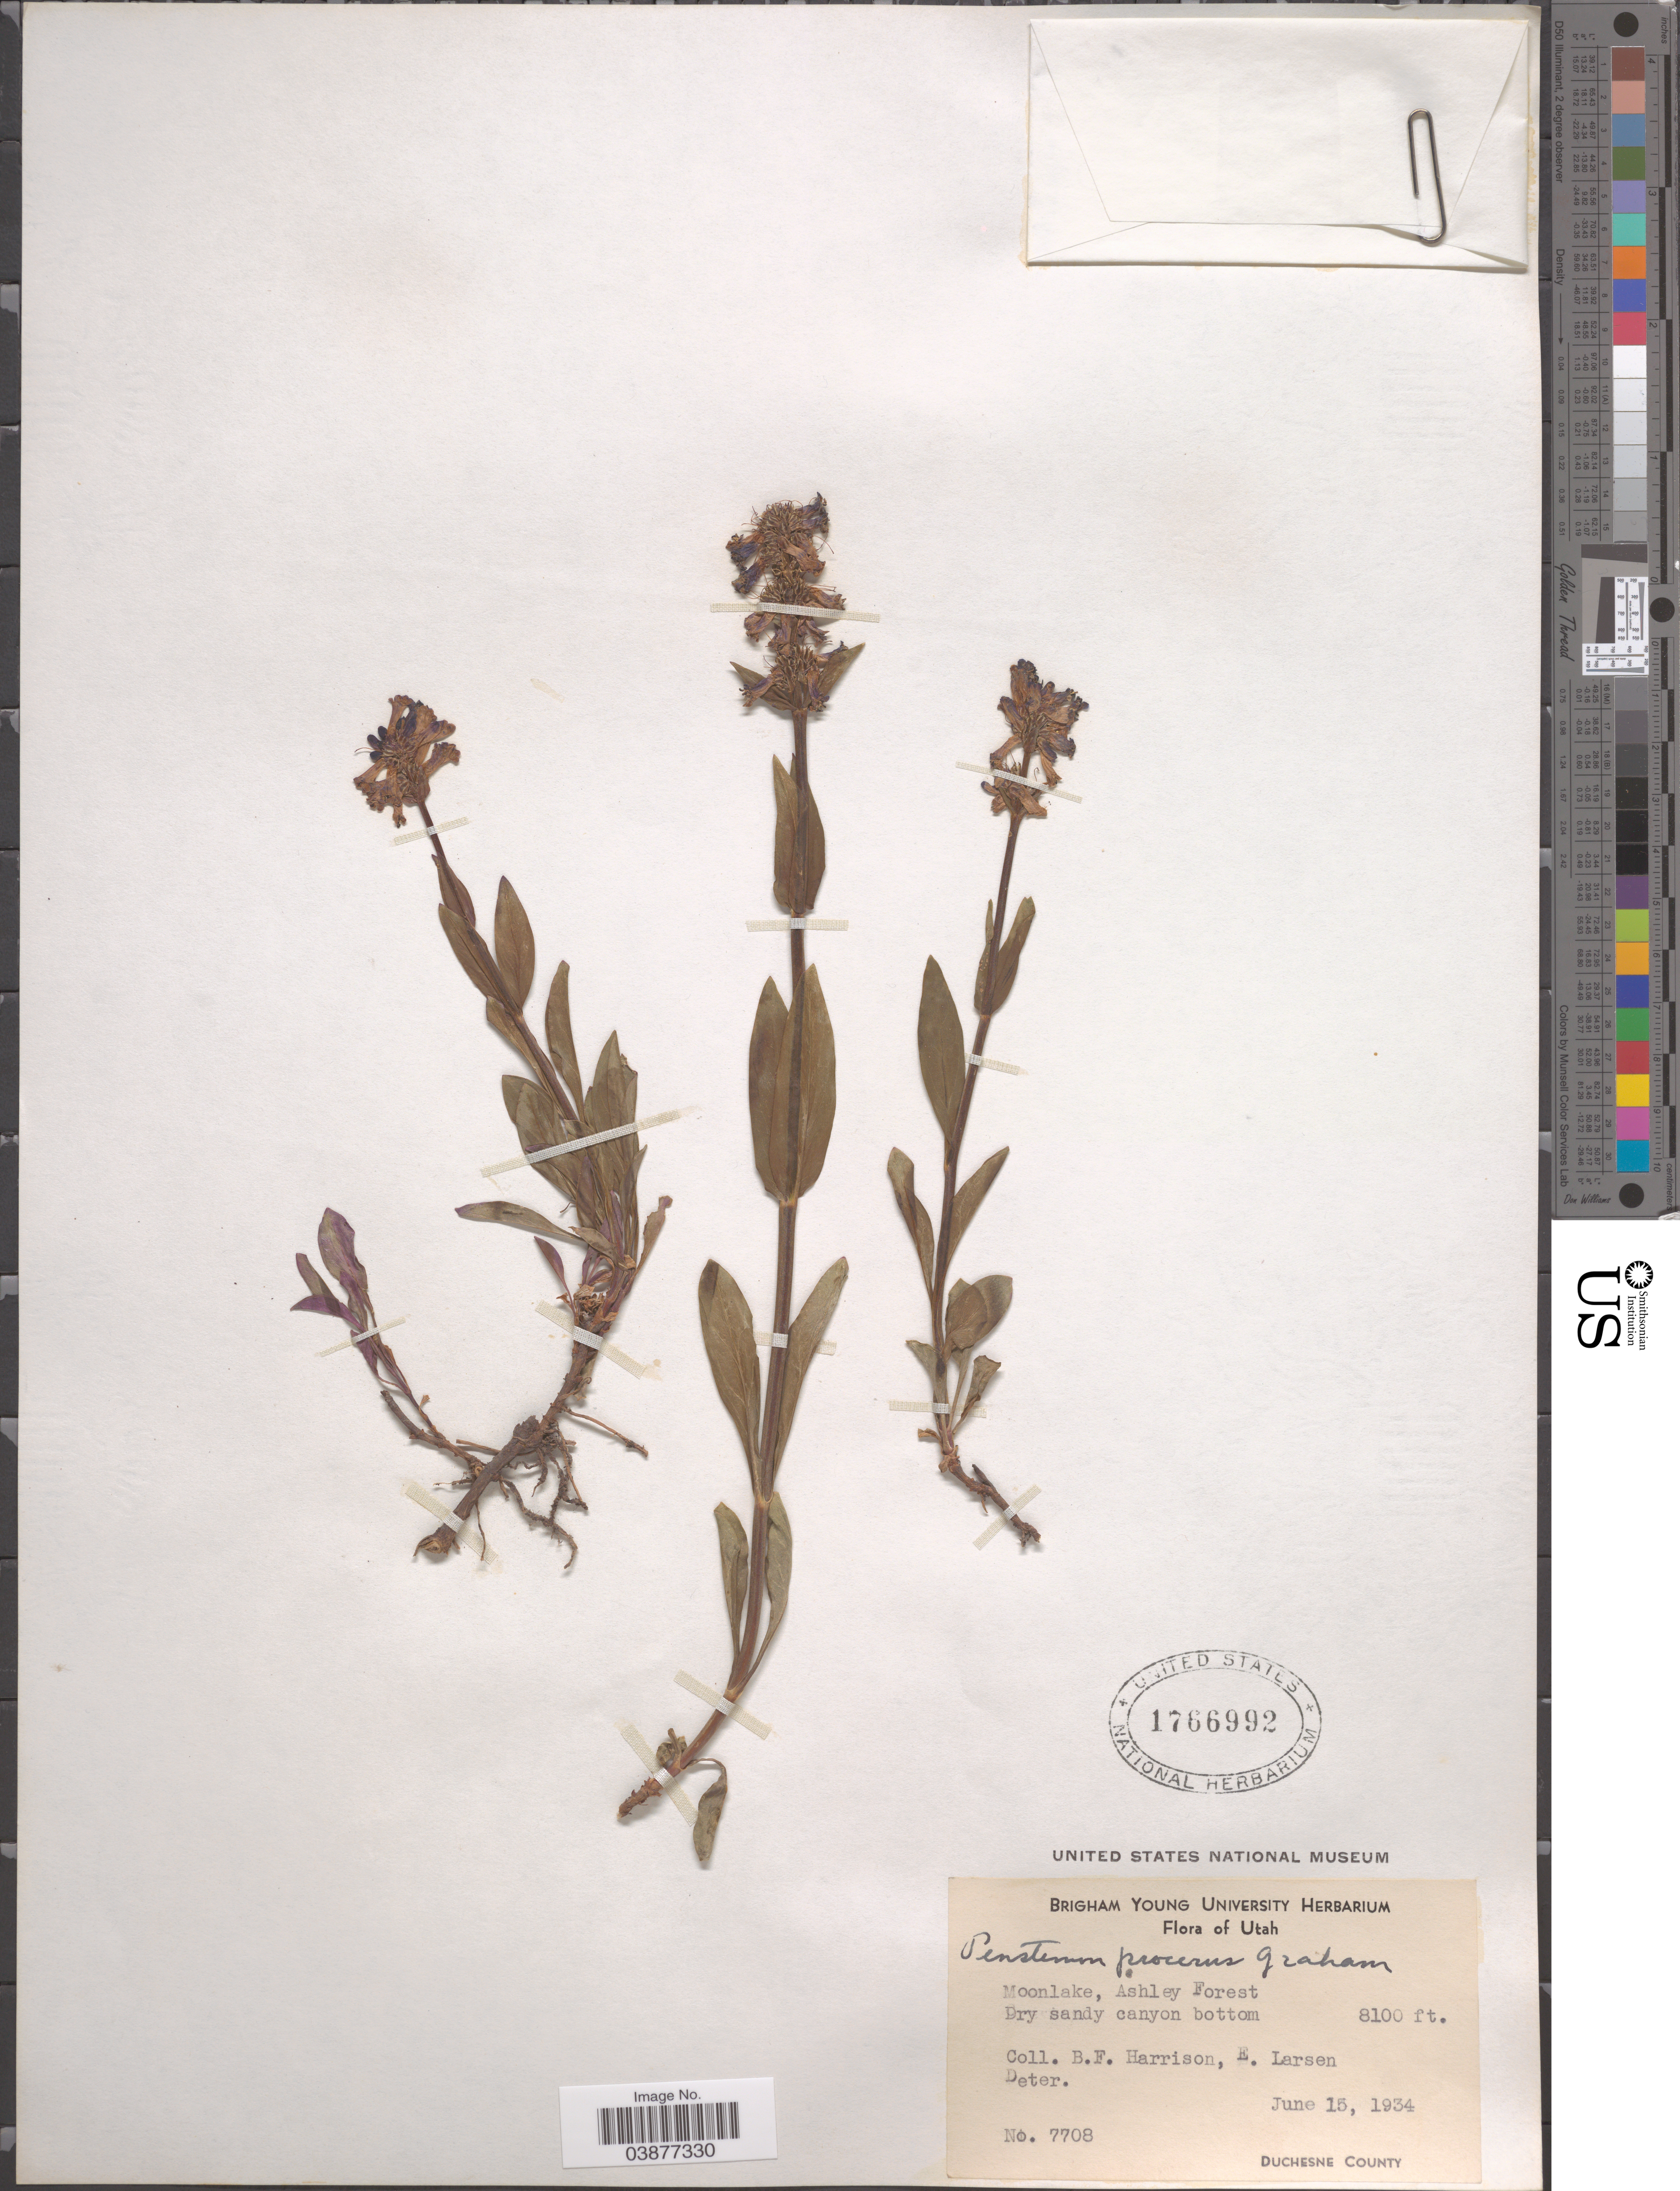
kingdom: Plantae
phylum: Tracheophyta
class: Magnoliopsida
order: Lamiales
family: Plantaginaceae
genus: Penstemon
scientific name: Penstemon procerus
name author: Douglas ex Graham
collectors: B. F. Harrison & E. Larsen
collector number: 7708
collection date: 1934-06-15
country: United States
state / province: Utah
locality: Moonlake, Ashley Forest. Duchesne County.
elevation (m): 2469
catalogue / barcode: US 1766992